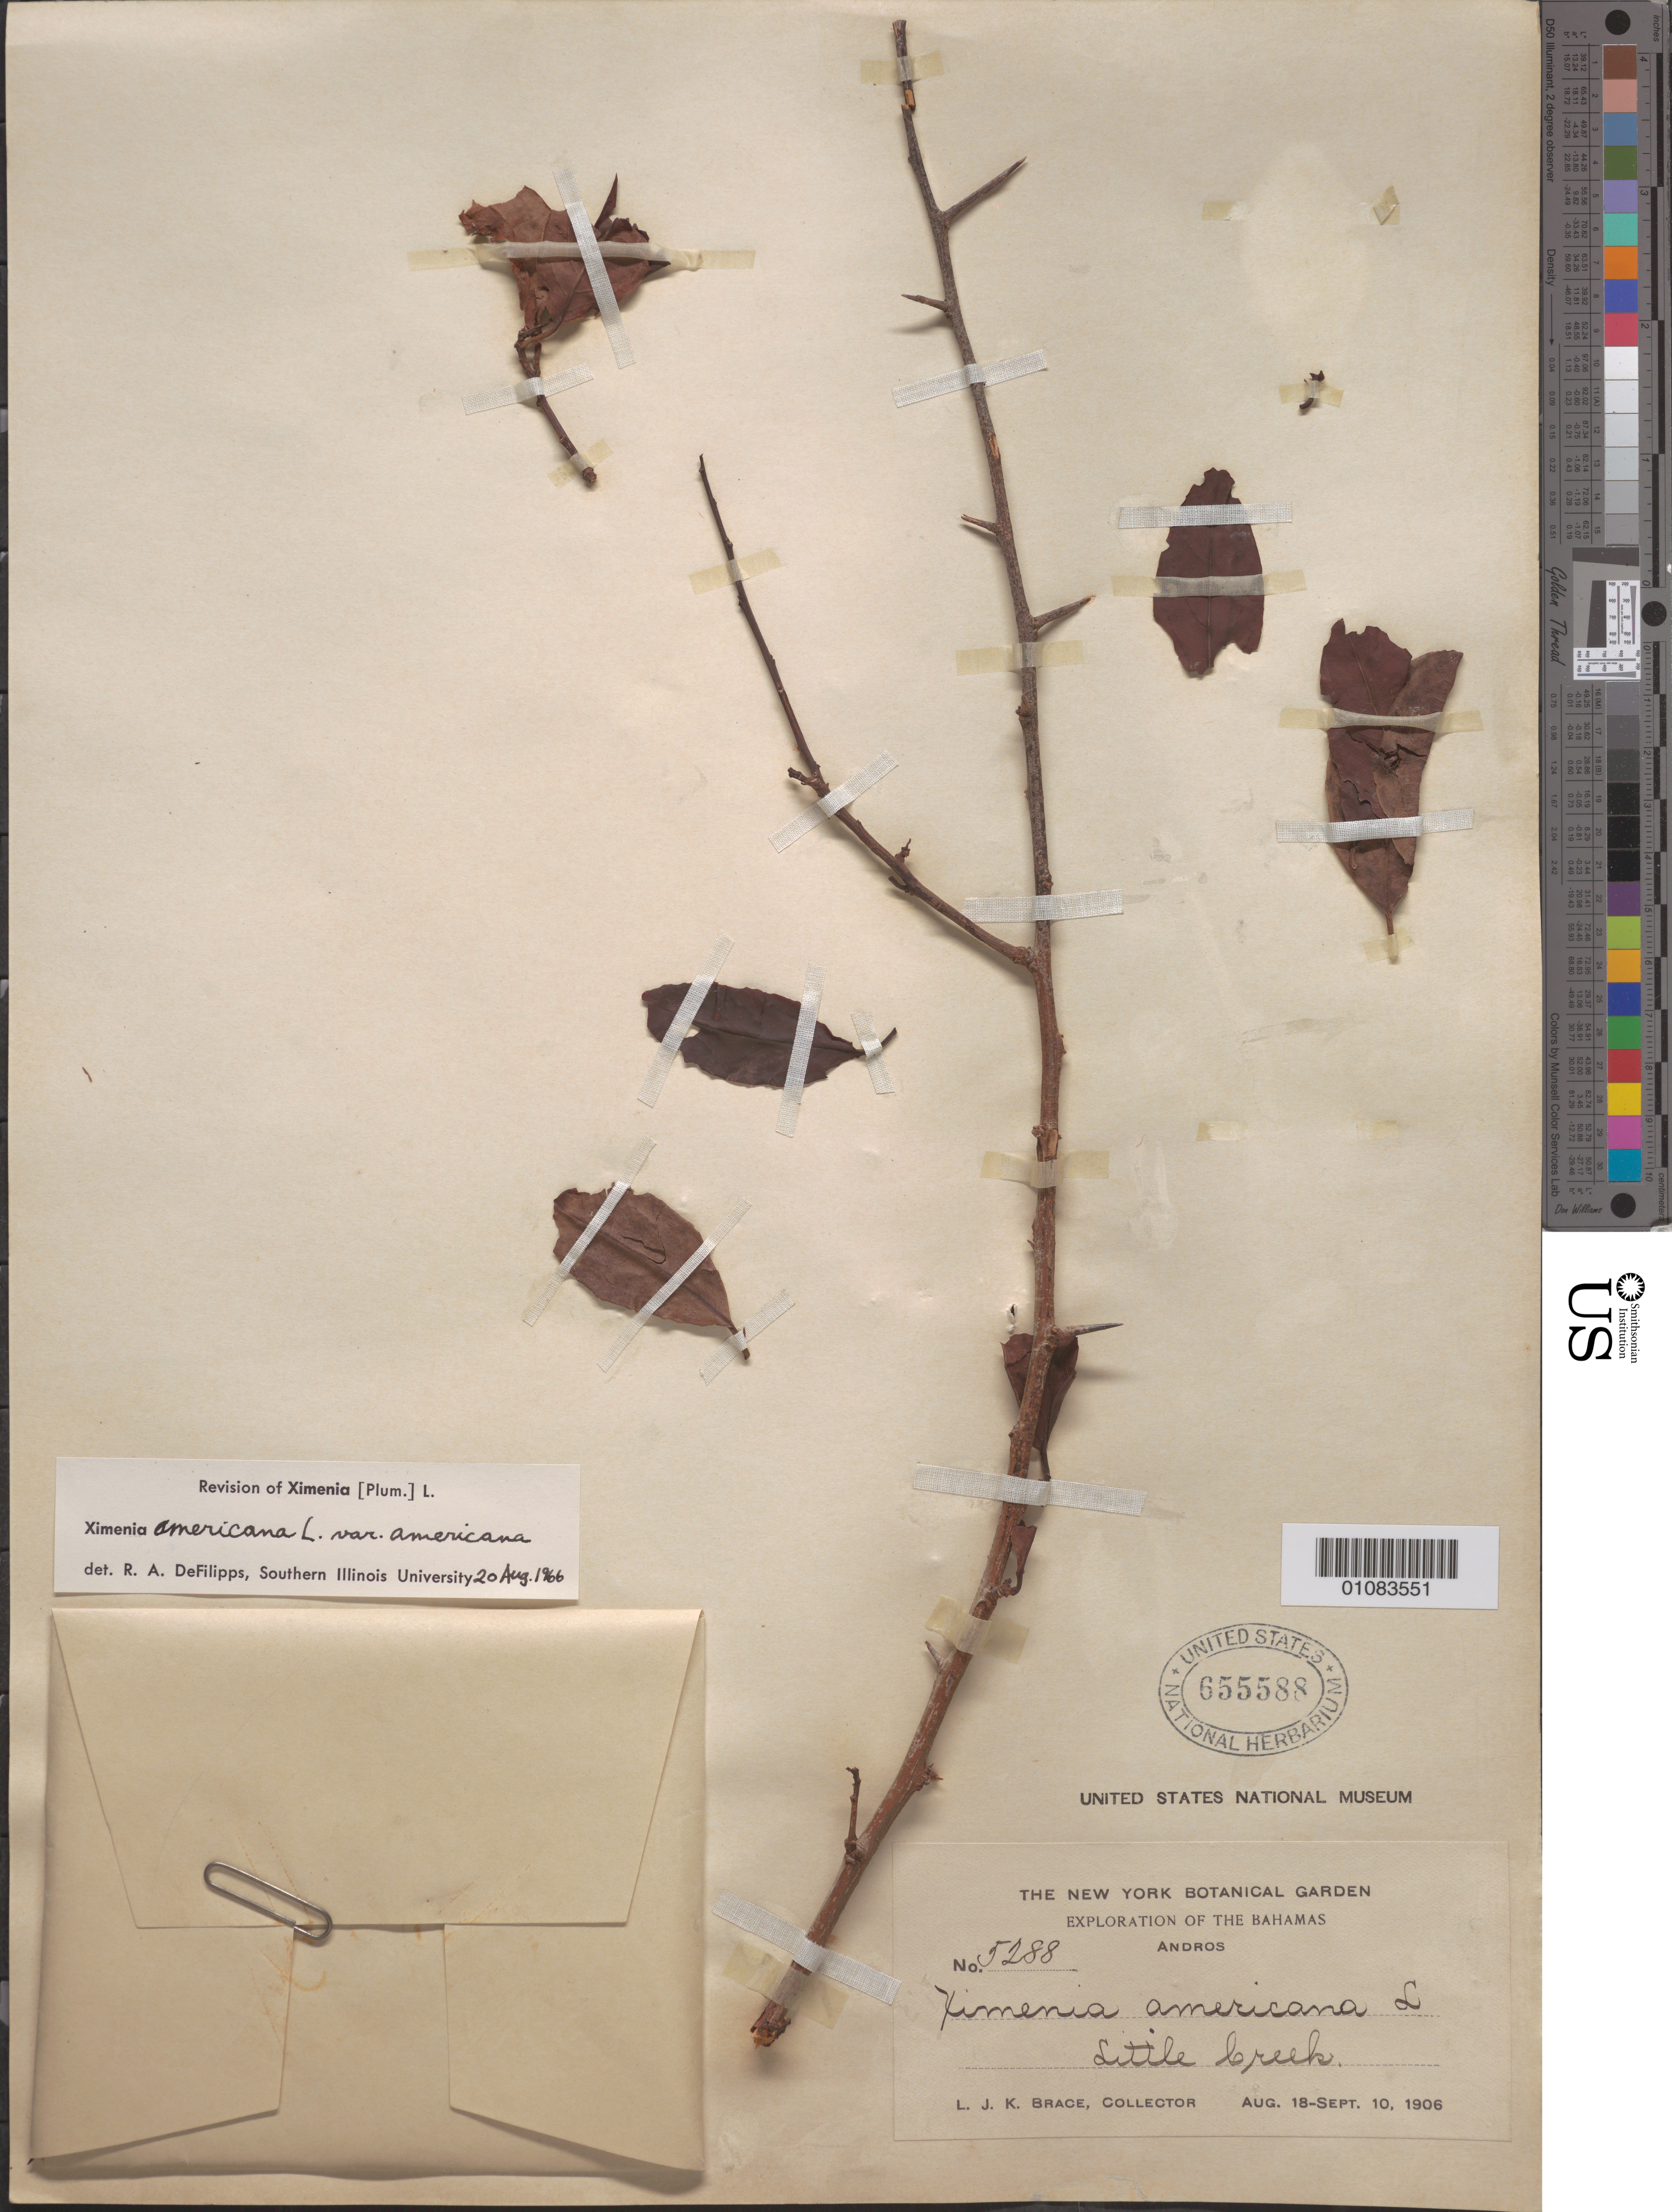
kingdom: Plantae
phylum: Tracheophyta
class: Magnoliopsida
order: Santalales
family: Ximeniaceae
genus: Ximenia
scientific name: Ximenia americana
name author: L.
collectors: L. J. K. Brace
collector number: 5288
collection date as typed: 18 Aug 1906 to 10 Sep 1906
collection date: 1906-08-18/1906-09-10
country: Bahamas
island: Andros I.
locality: Little brook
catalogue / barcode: US 655588